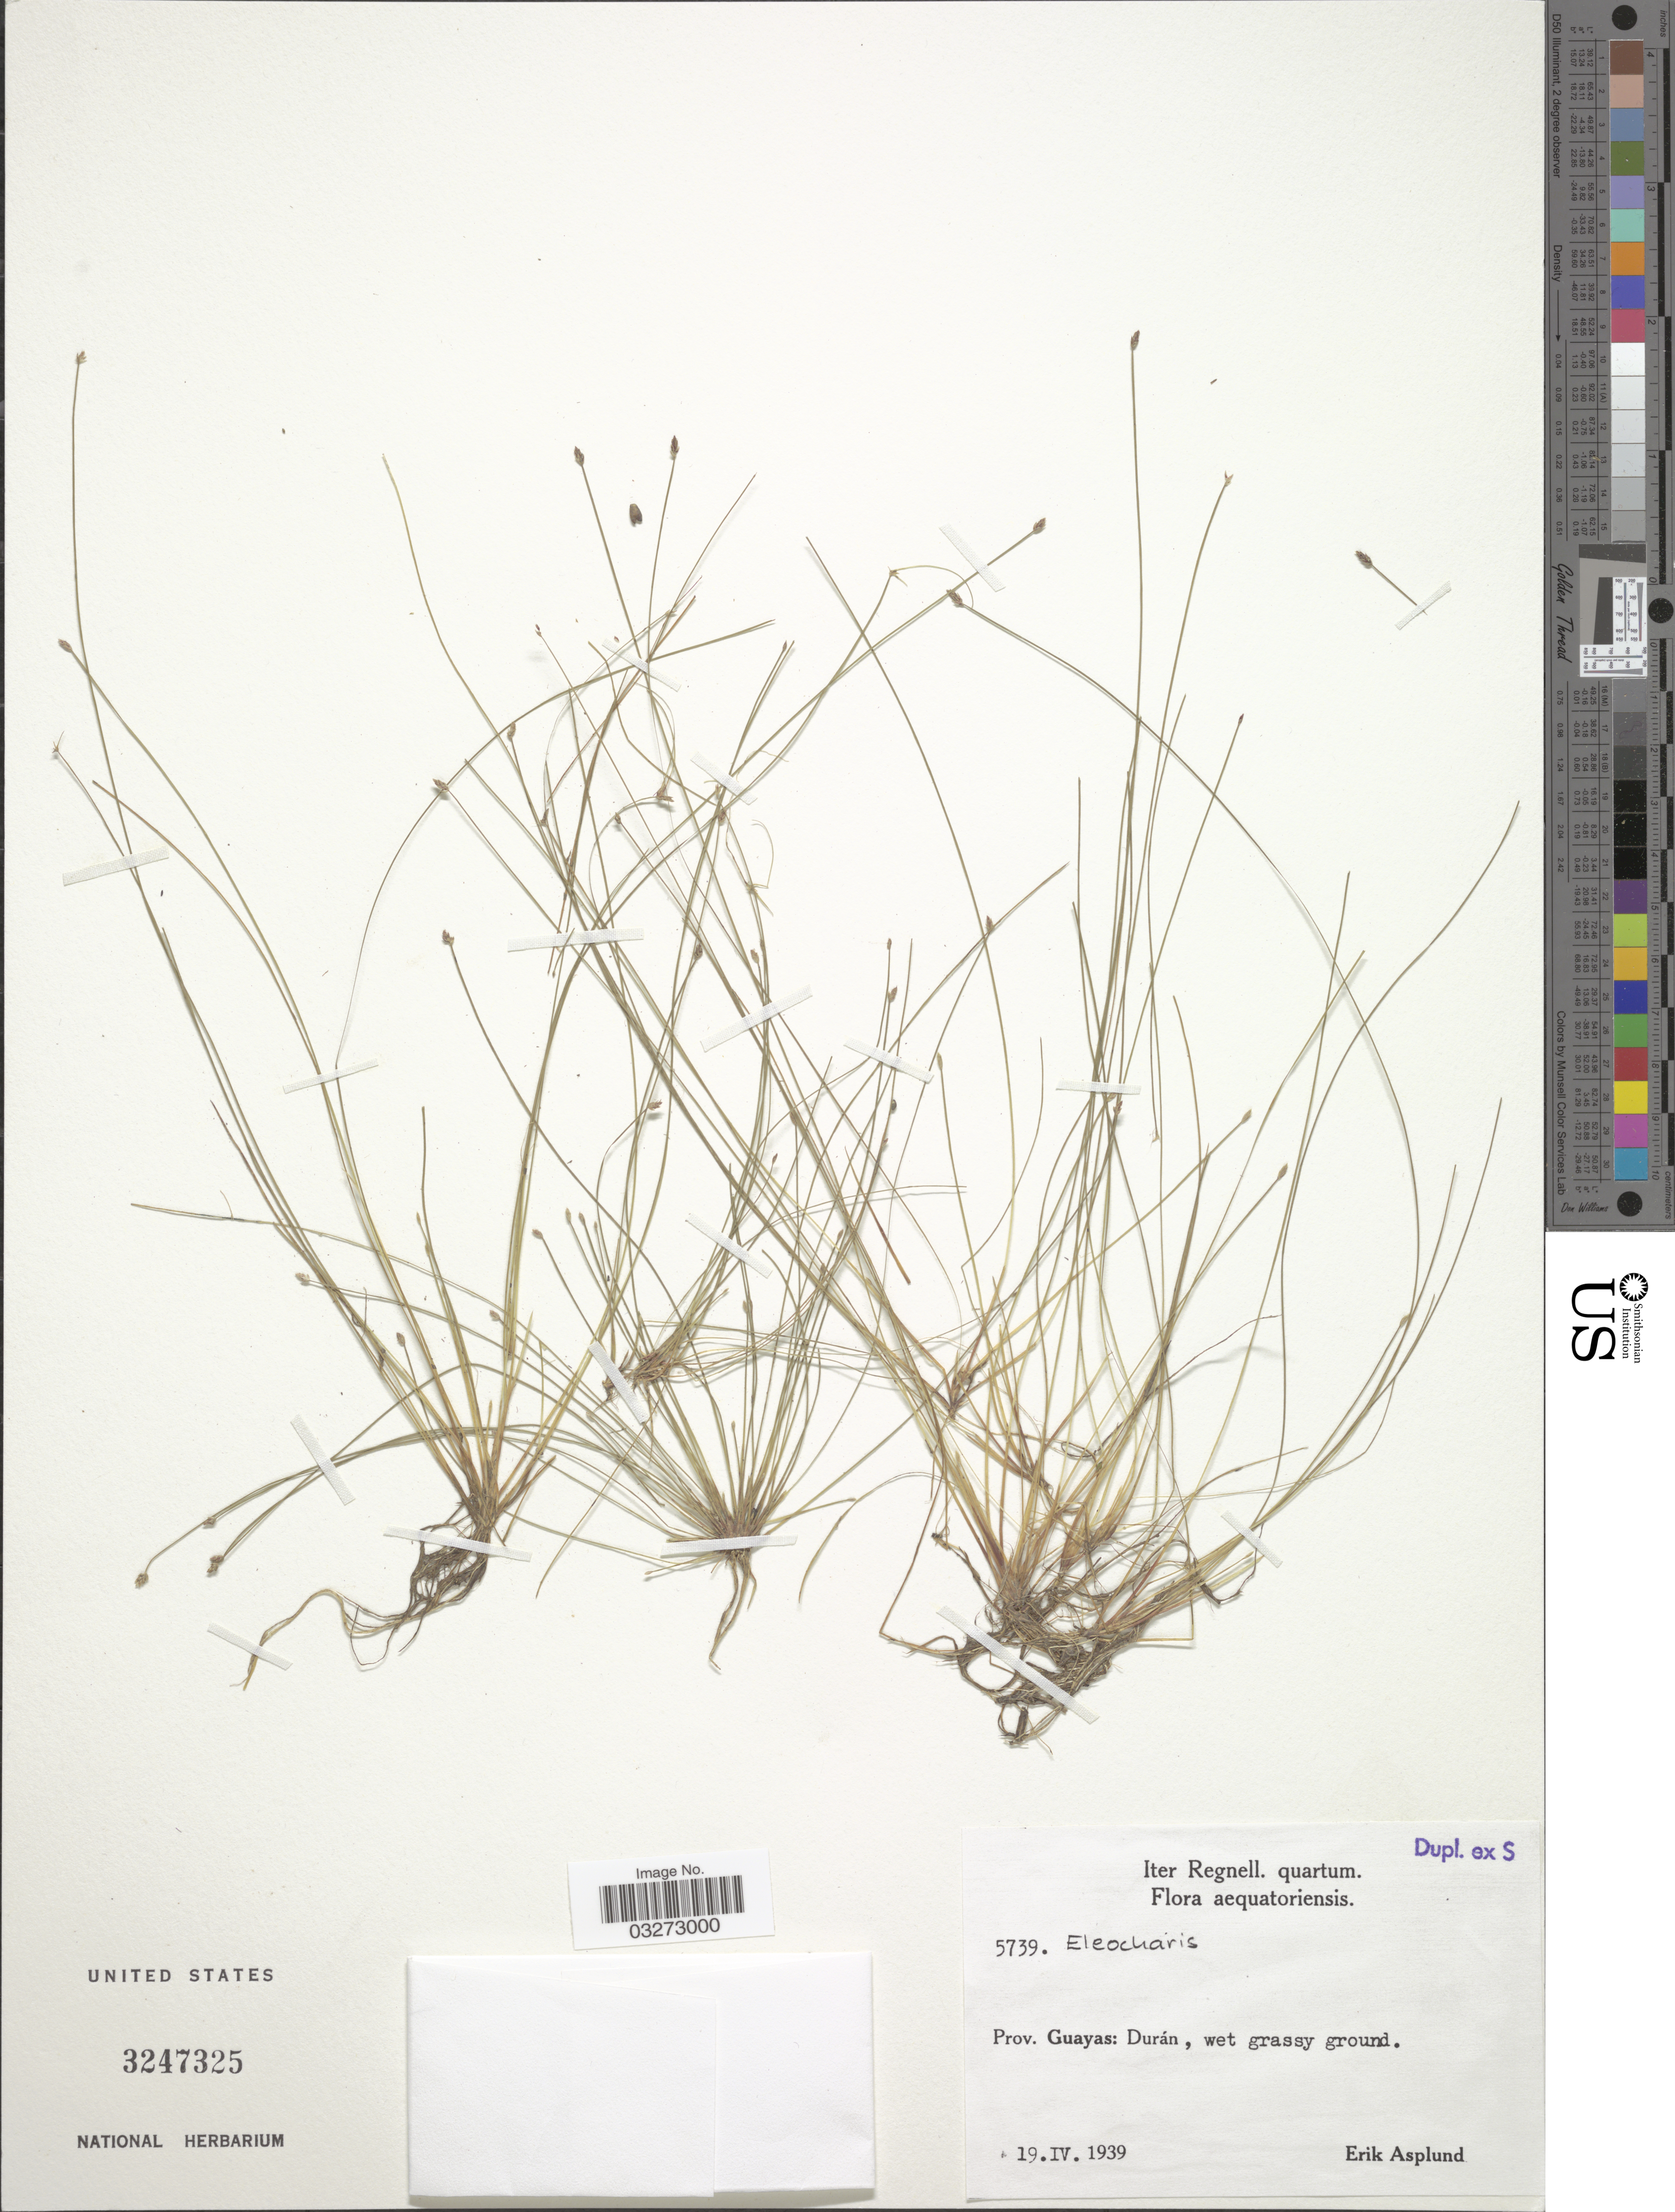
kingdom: Plantae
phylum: Tracheophyta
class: Liliopsida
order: Poales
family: Cyperaceae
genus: Eleocharis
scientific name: Eleocharis sp.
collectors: E. Asplund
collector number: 5739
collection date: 1939-04-19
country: Ecuador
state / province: Guayas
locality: Durán.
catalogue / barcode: US 3247325